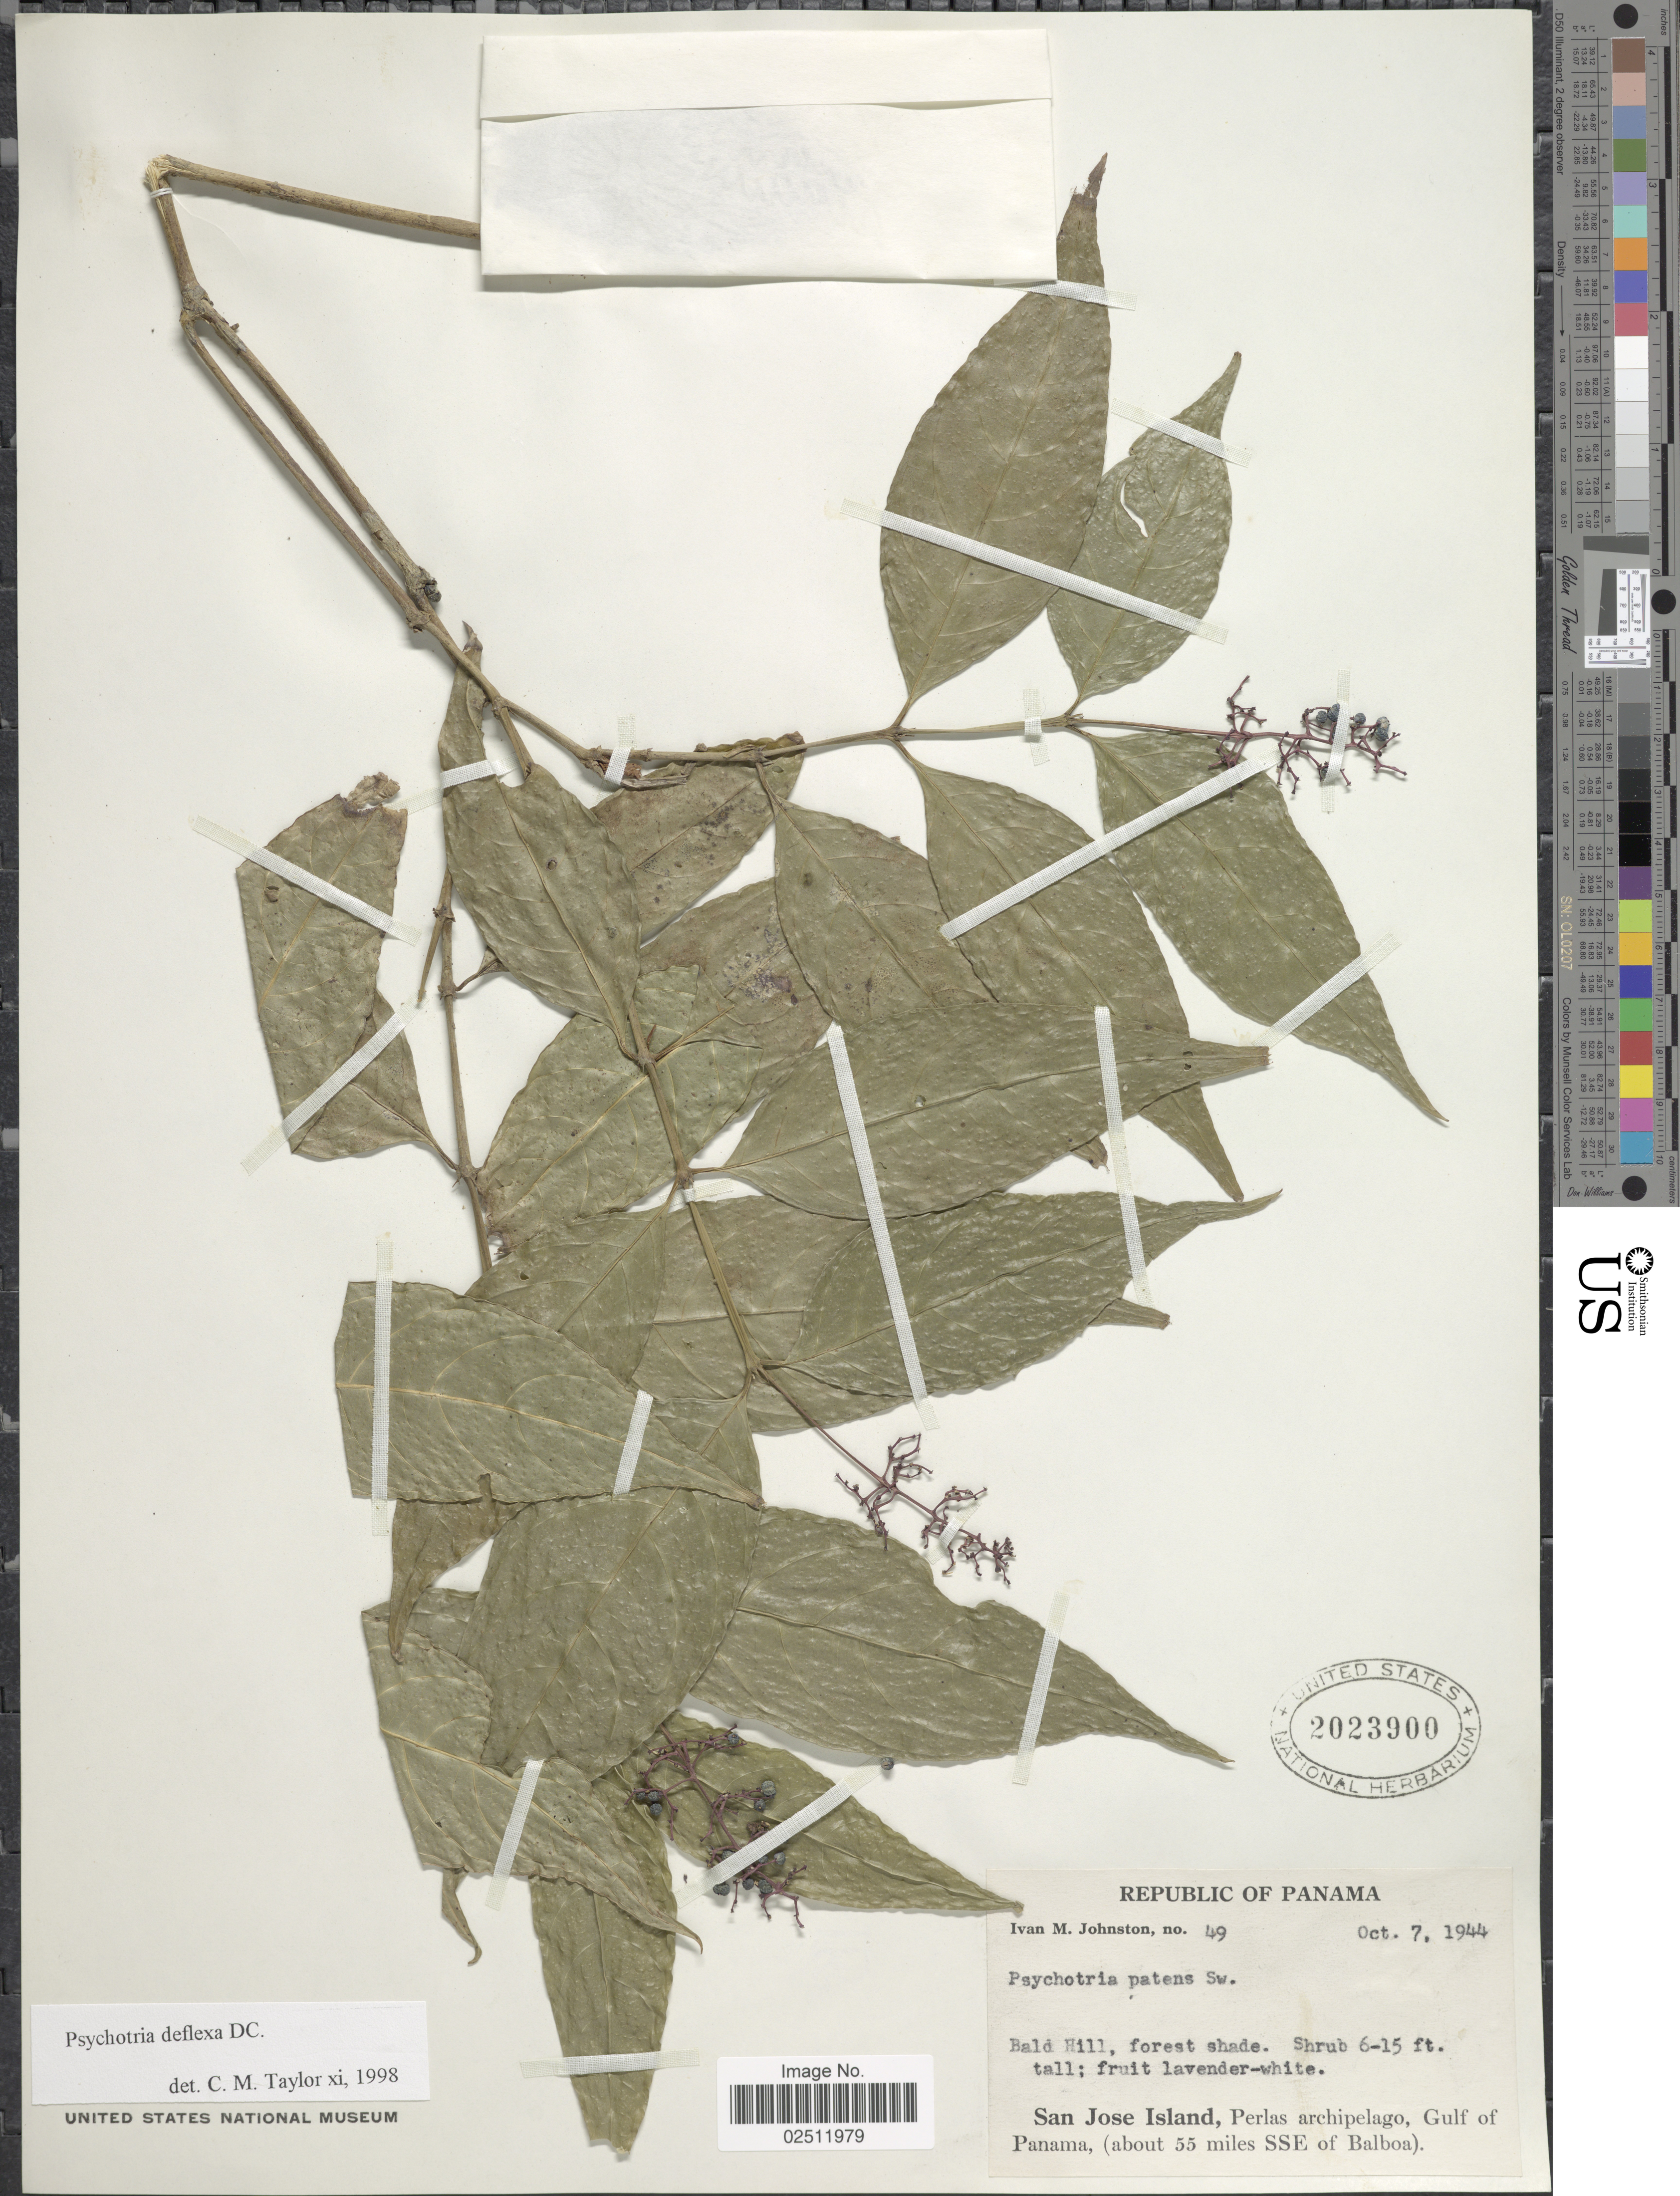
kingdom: Plantae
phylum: Tracheophyta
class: Magnoliopsida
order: Gentianales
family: Rubiaceae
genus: Psychotria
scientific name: Psychotria deflexa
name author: DC.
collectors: I.M. Johnston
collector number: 49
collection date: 1944-10-07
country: Panama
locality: Balf Hill, forest shade, San Jose Island, Perlas archipelago, Gulf of Panama, (about 55 miles SSE of Balboa)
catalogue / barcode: US 2023900